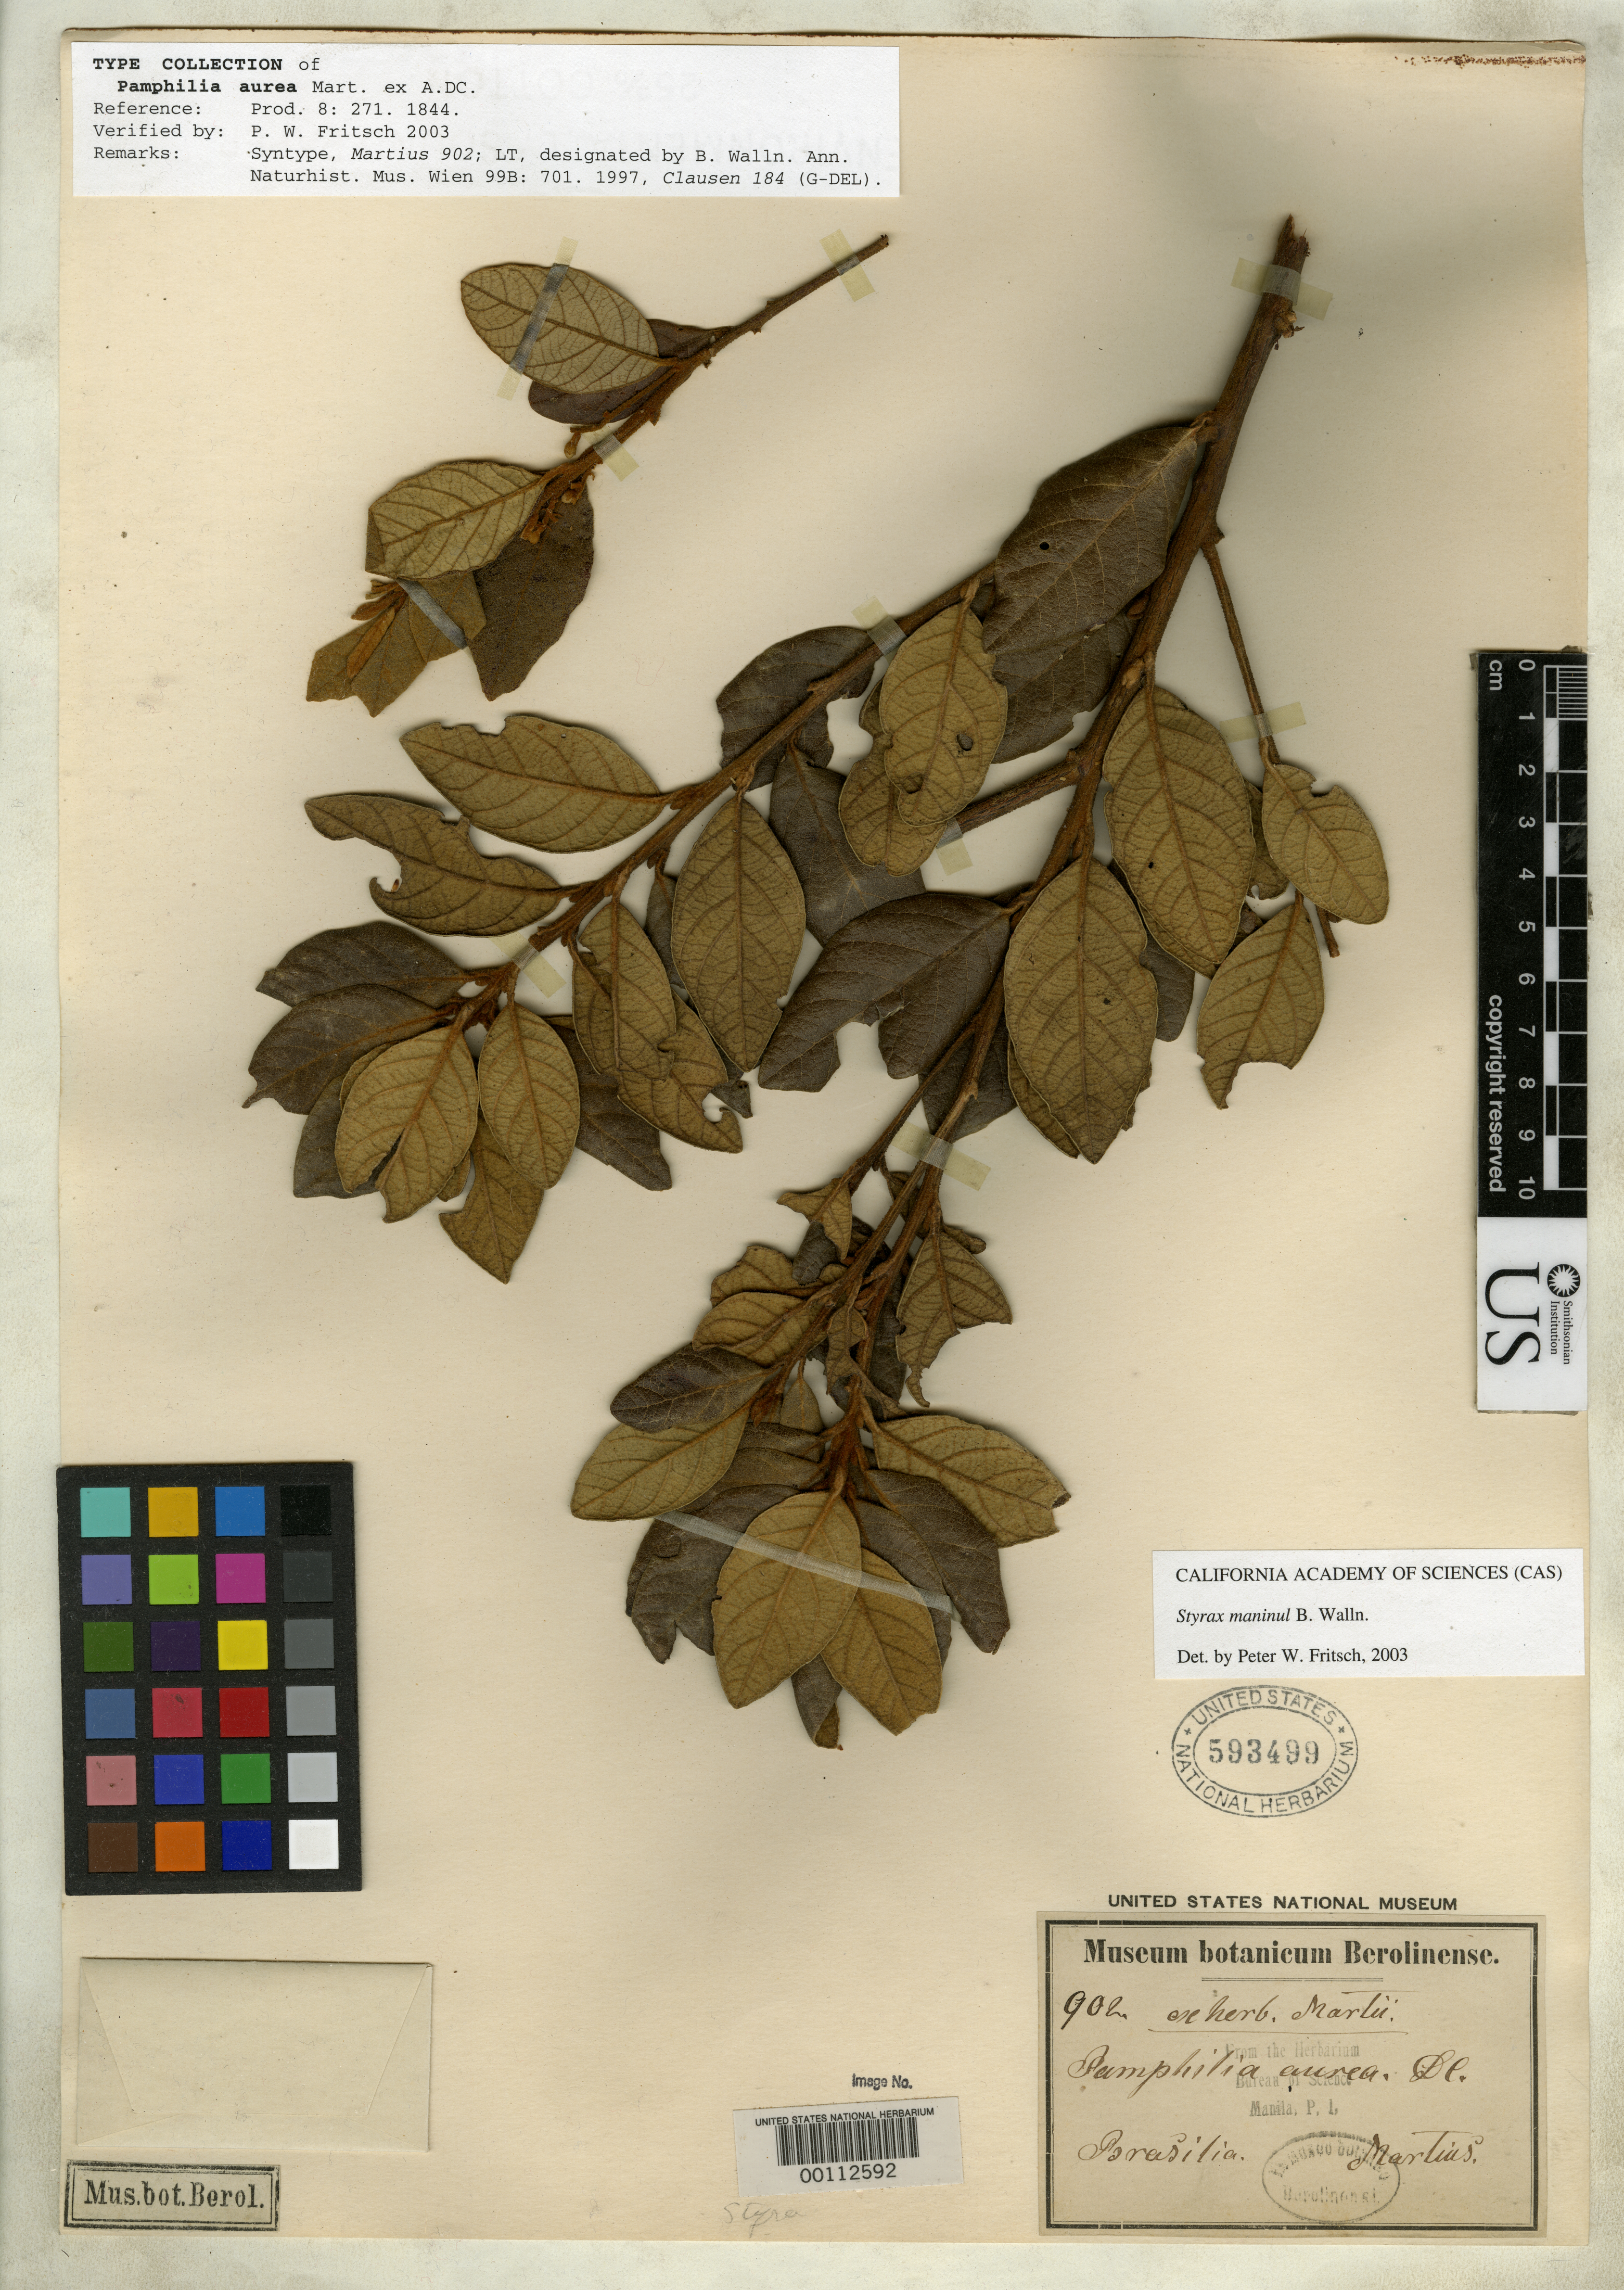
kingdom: Plantae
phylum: Tracheophyta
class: Magnoliopsida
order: Ericales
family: Styracaceae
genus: Pamphilia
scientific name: Pamphilia aurea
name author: Mart. in DC.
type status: Syntype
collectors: C. F. Martius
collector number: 902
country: Brazil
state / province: Minas Gerais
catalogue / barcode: US 593499